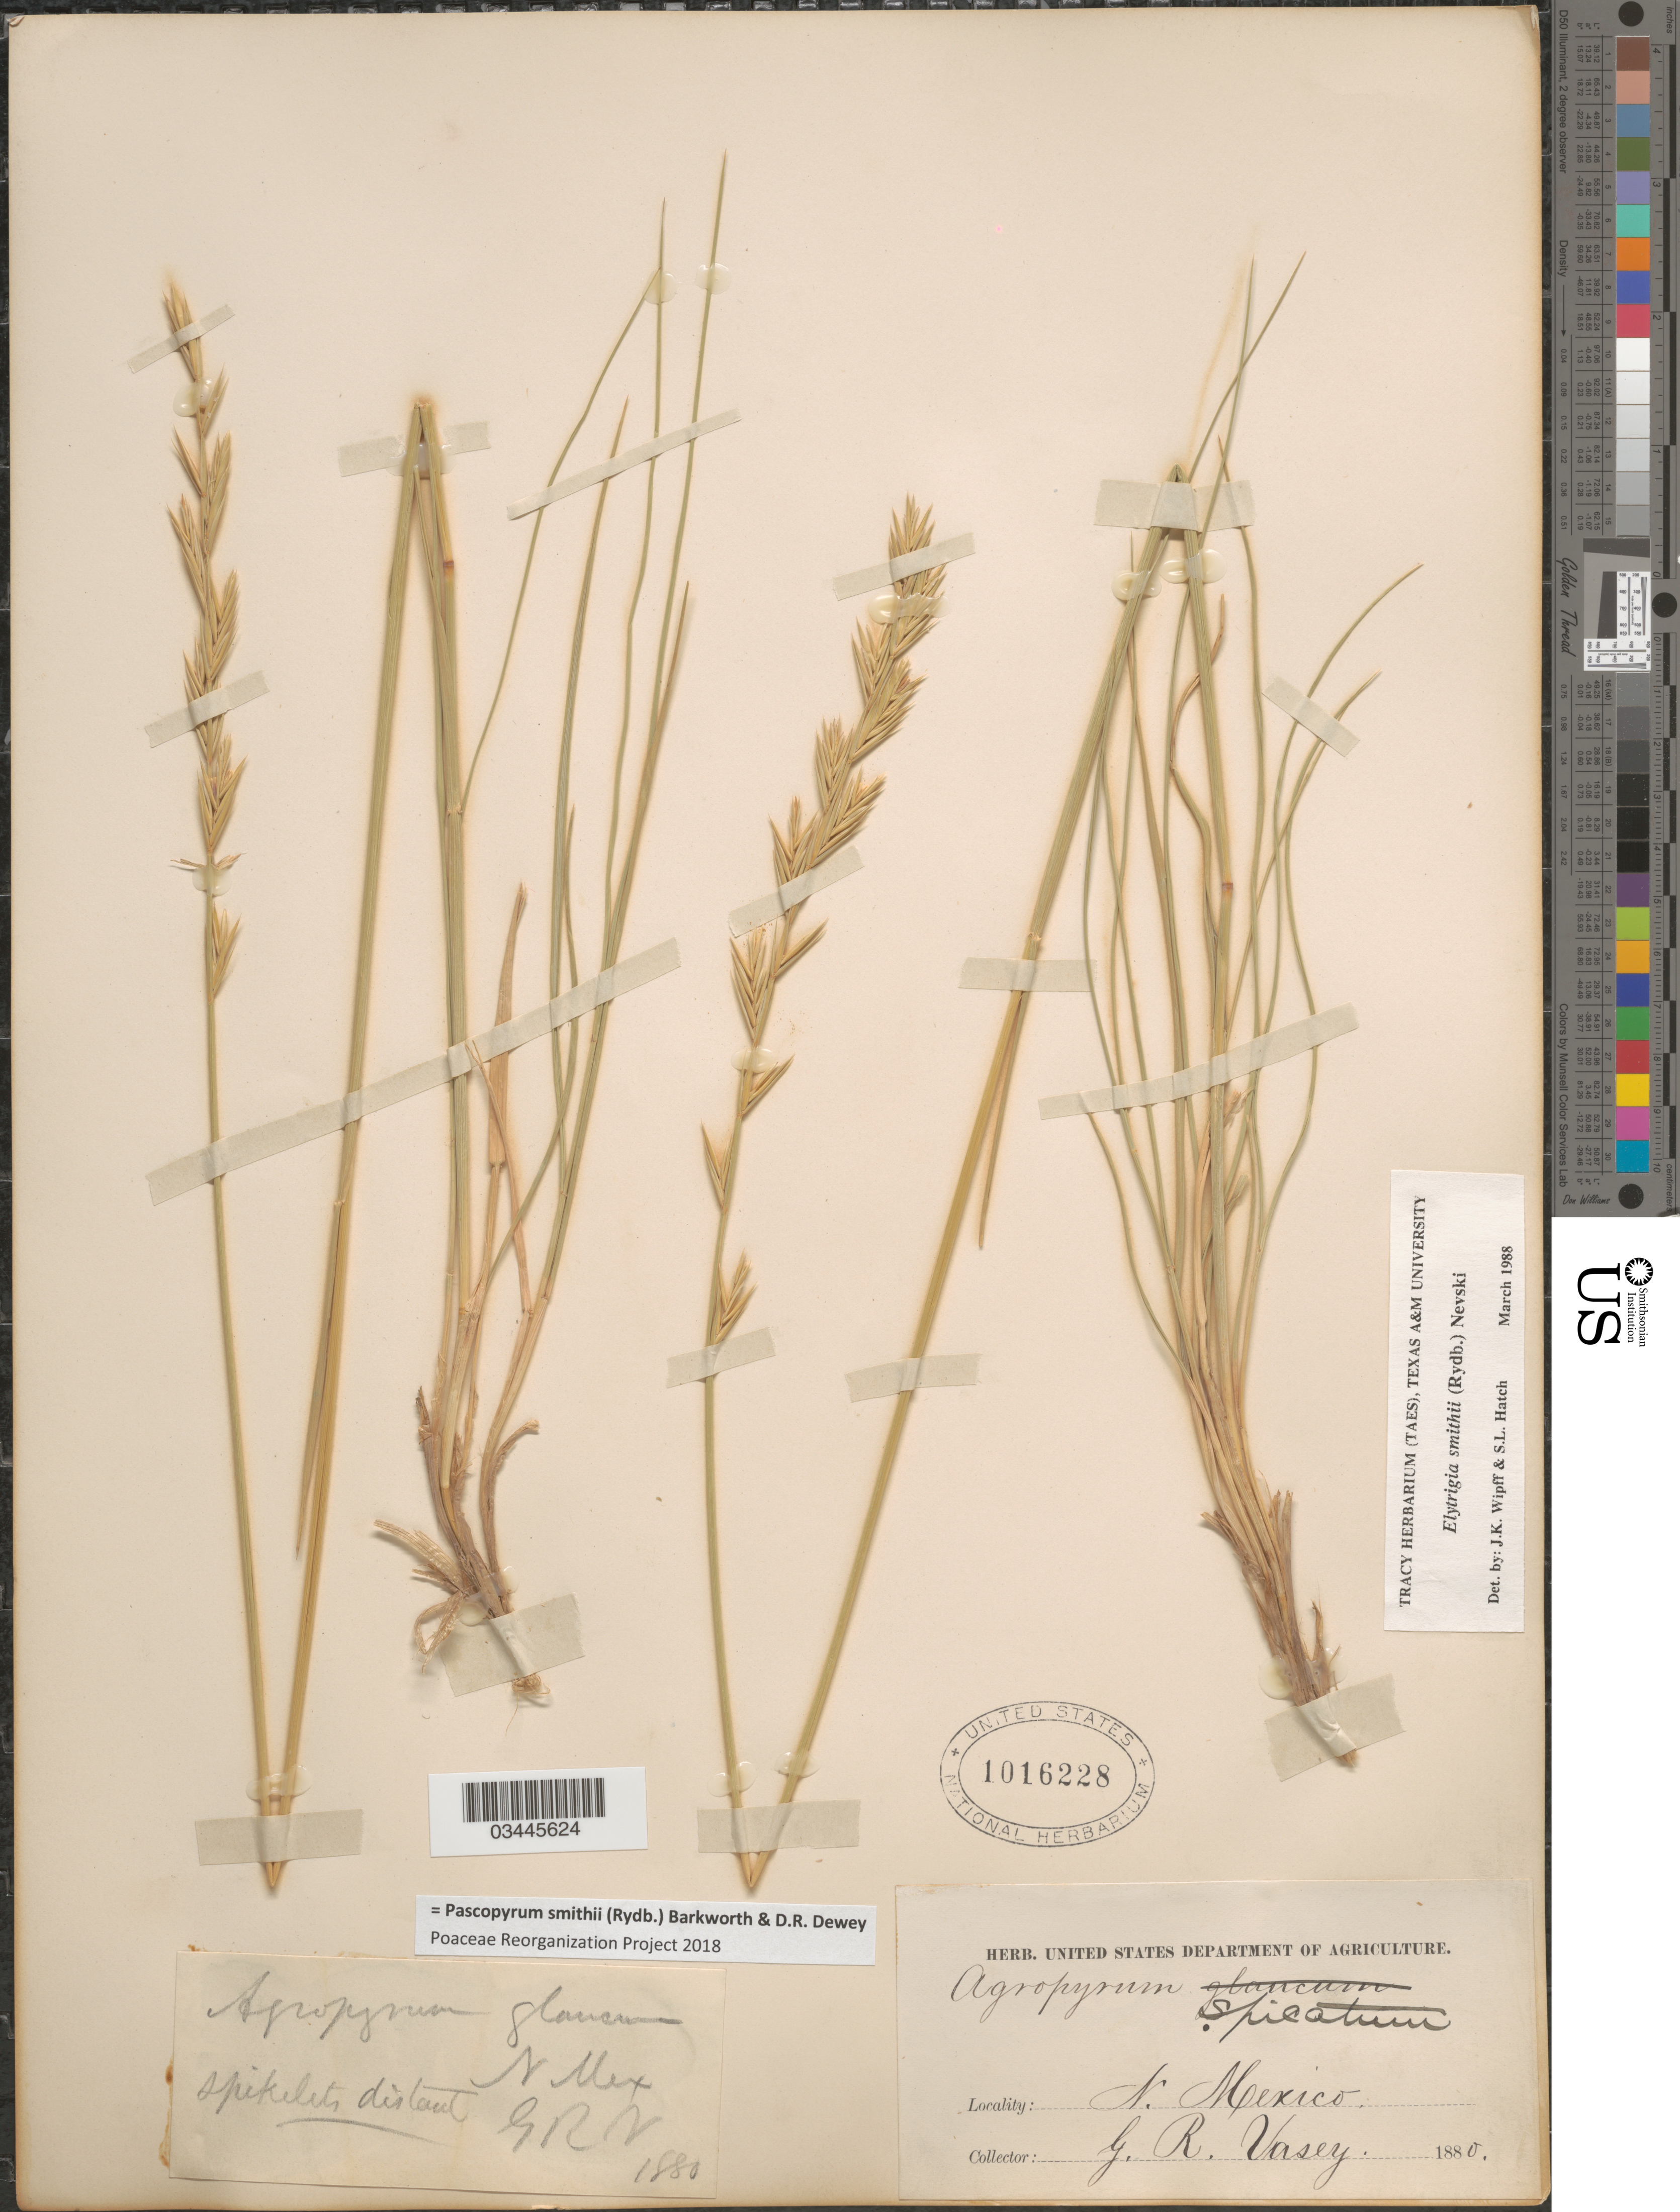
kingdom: Plantae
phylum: Tracheophyta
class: Liliopsida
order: Poales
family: Poaceae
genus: Pascopyrum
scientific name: Pascopyrum smithii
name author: (Rydb.) Barkworth & Dewey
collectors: G. R. Vasey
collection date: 1880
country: United States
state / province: New Mexico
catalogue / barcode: US 1016228